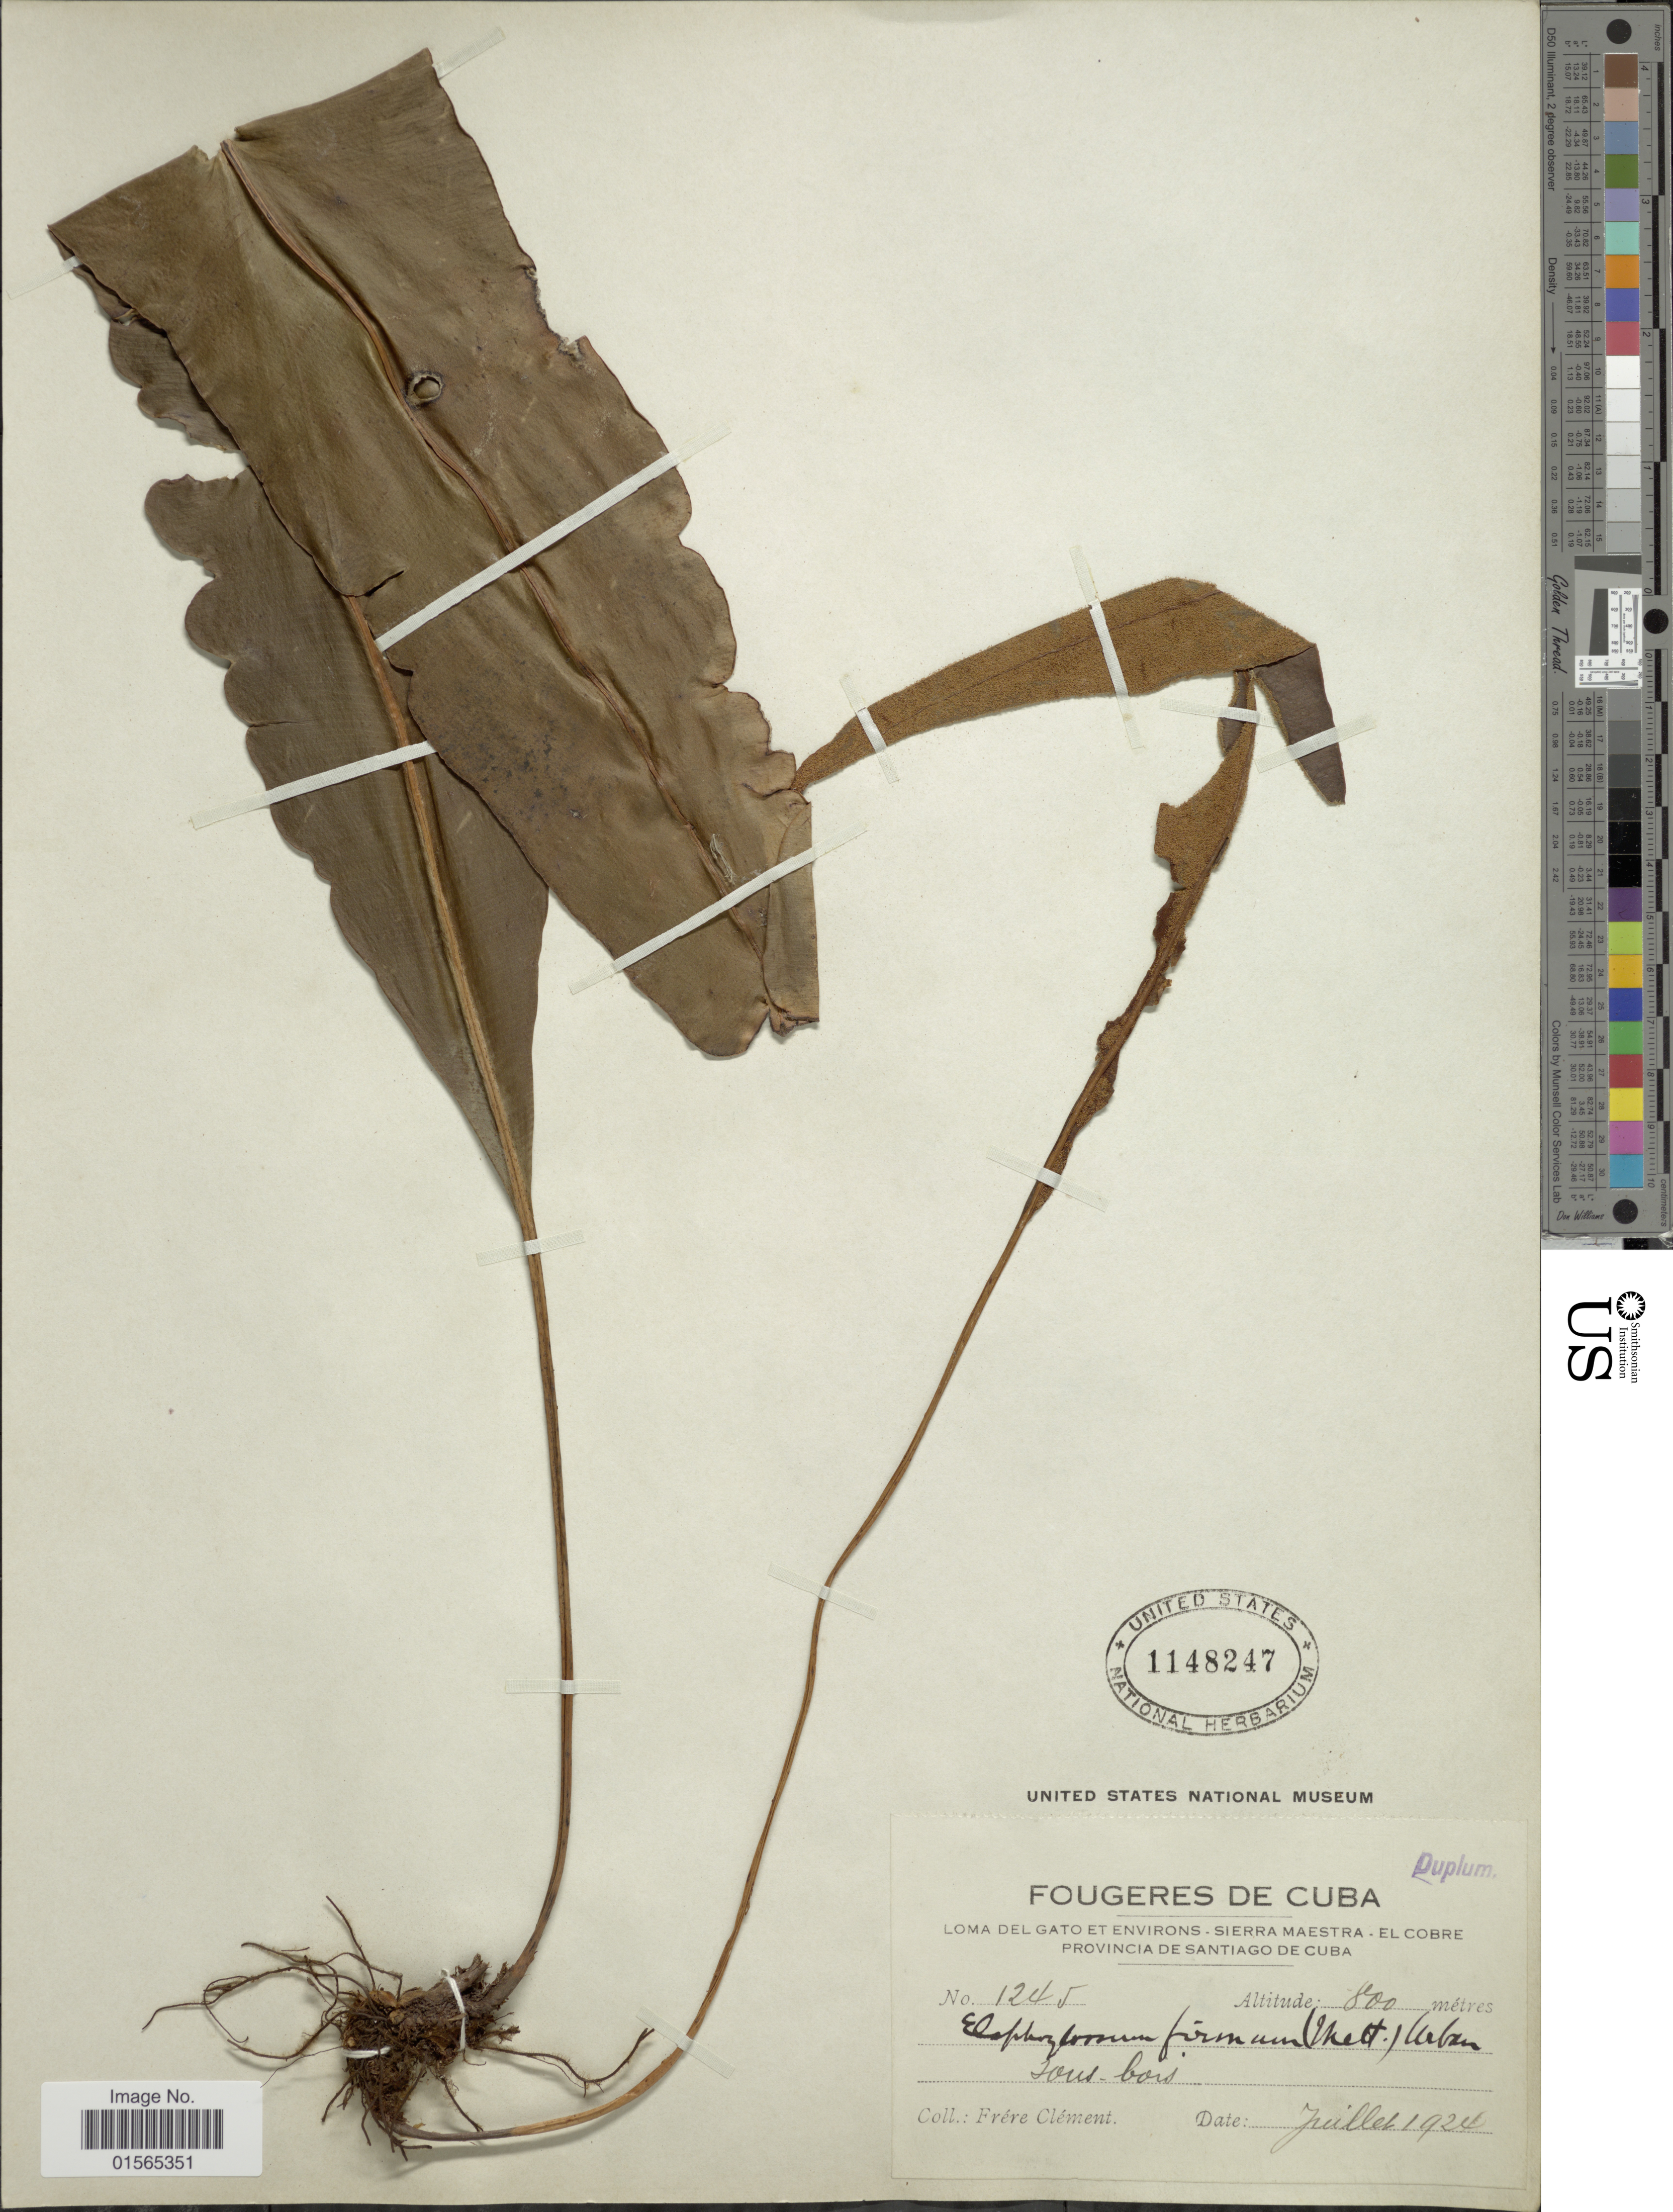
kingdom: Plantae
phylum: Tracheophyta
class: Polypodiopsida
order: Polypodiales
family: Dryopteridaceae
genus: Elaphoglossum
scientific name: Elaphoglossum firmum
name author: (Mett.) Urb.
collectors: B. Clement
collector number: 1245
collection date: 1924-07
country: Cuba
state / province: Santiago de Cuba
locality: Loma del Gato et environs, Sierra Meastra, El Cobre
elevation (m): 800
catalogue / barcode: US 1148247